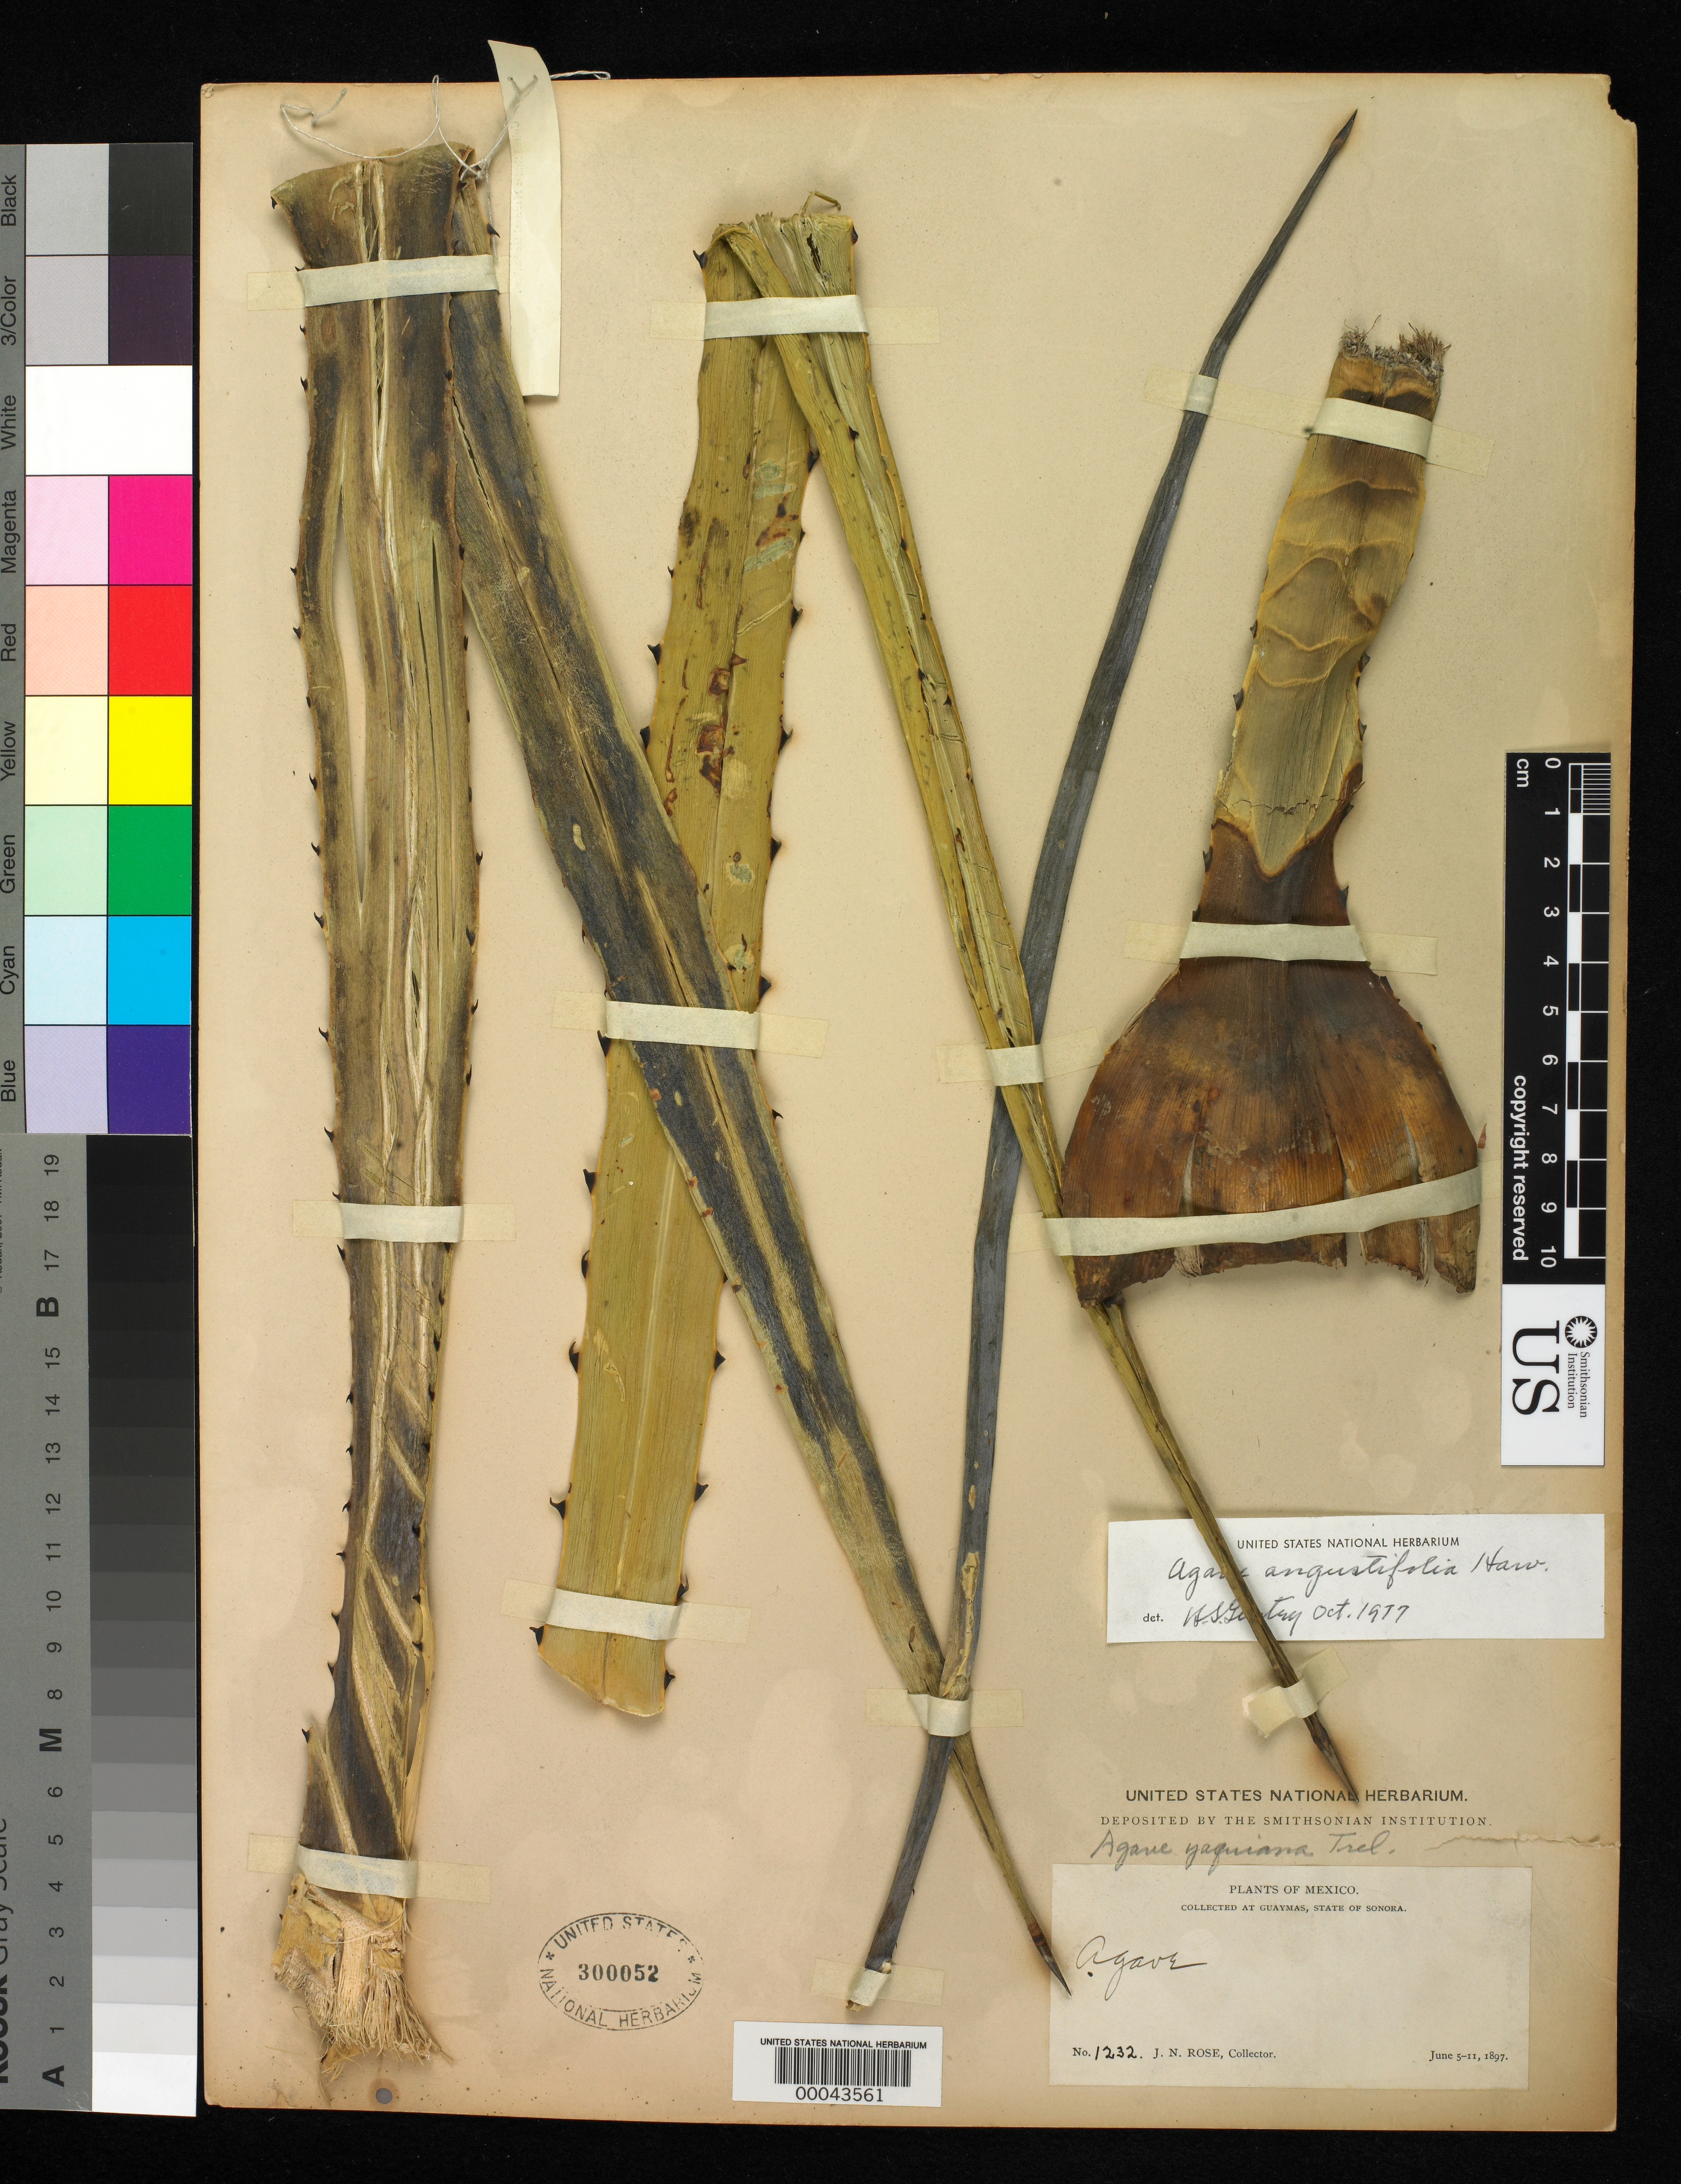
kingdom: Plantae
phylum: Tracheophyta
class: Liliopsida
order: Asparagales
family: Asparagaceae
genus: Agave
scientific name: Agave angustifolia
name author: Haw.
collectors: J. N. Rose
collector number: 1232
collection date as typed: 05 Jun 1897 to 11 Jun 1897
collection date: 1897-06-05/1897-06-11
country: Mexico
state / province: Sonora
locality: Guaymas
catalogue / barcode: US 300052